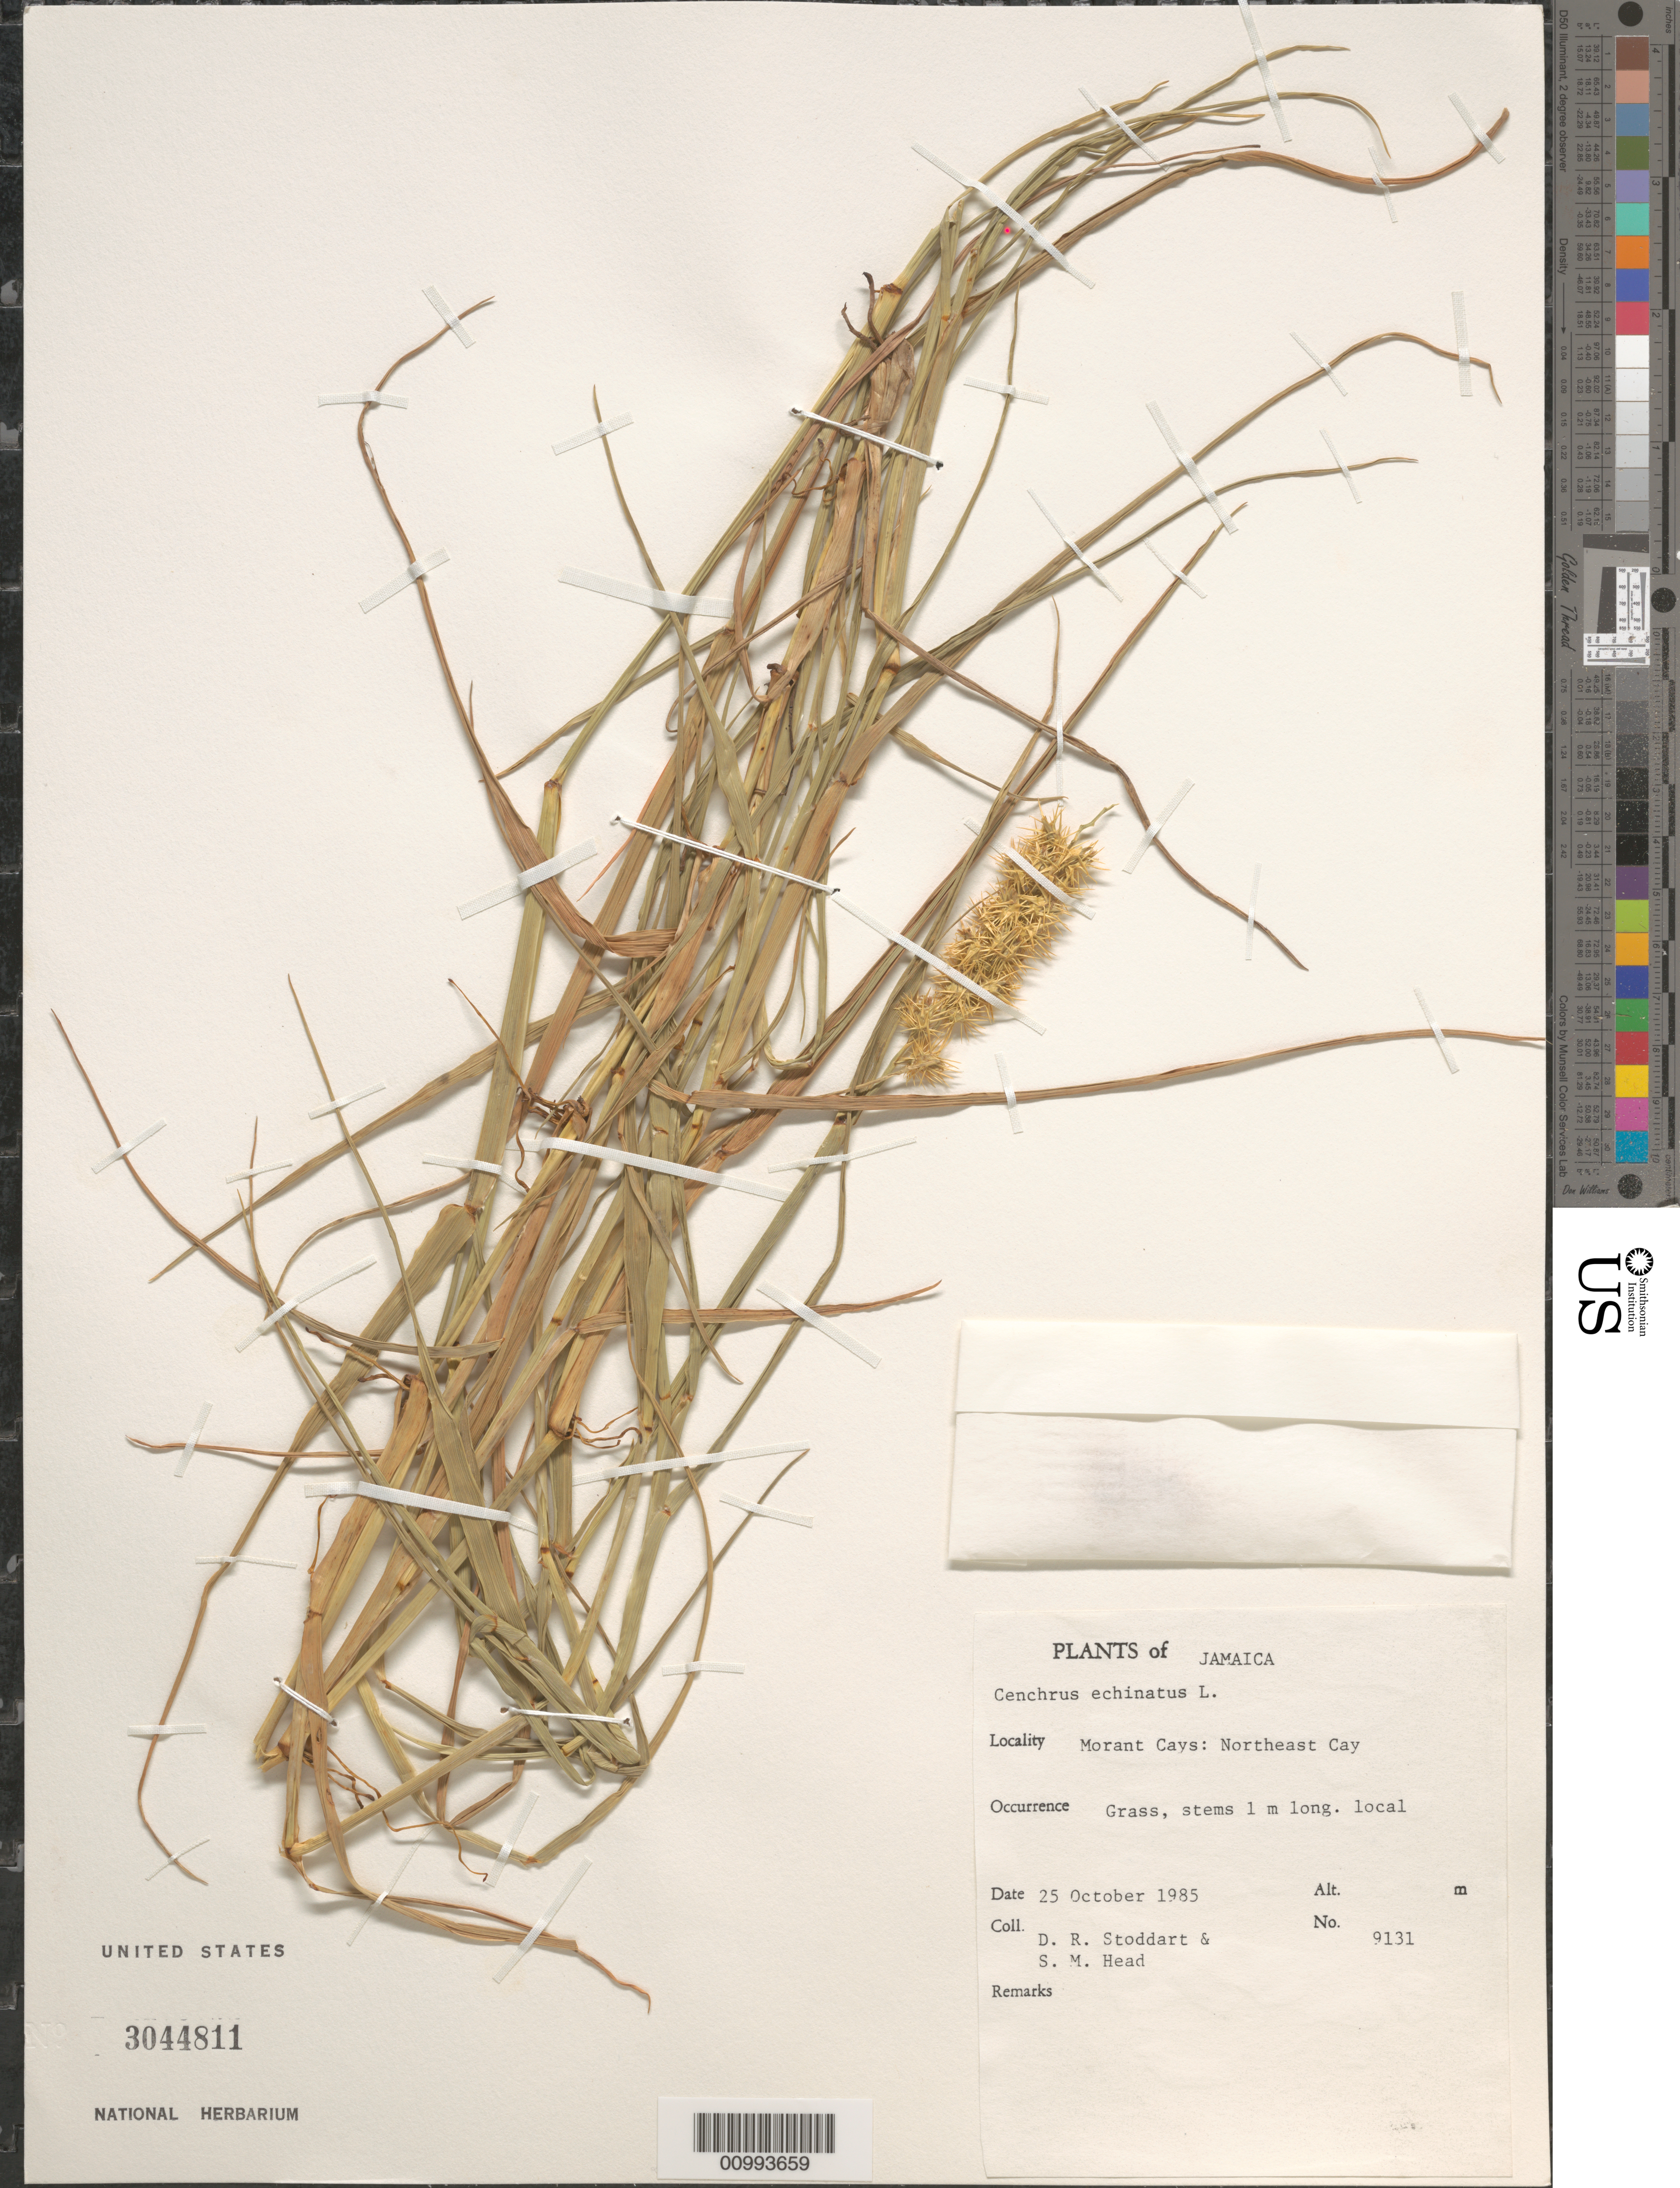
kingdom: Plantae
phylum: Tracheophyta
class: Liliopsida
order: Poales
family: Poaceae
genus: Cenchrus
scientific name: Cenchrus echinatus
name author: L.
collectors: D. R. Stoddart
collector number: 9131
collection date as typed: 25 Oct 1985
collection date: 1985-10-25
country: Jamaica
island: Jamaica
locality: Morant Cays. Northeast Cays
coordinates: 0 N, 0 E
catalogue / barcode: US 3044811